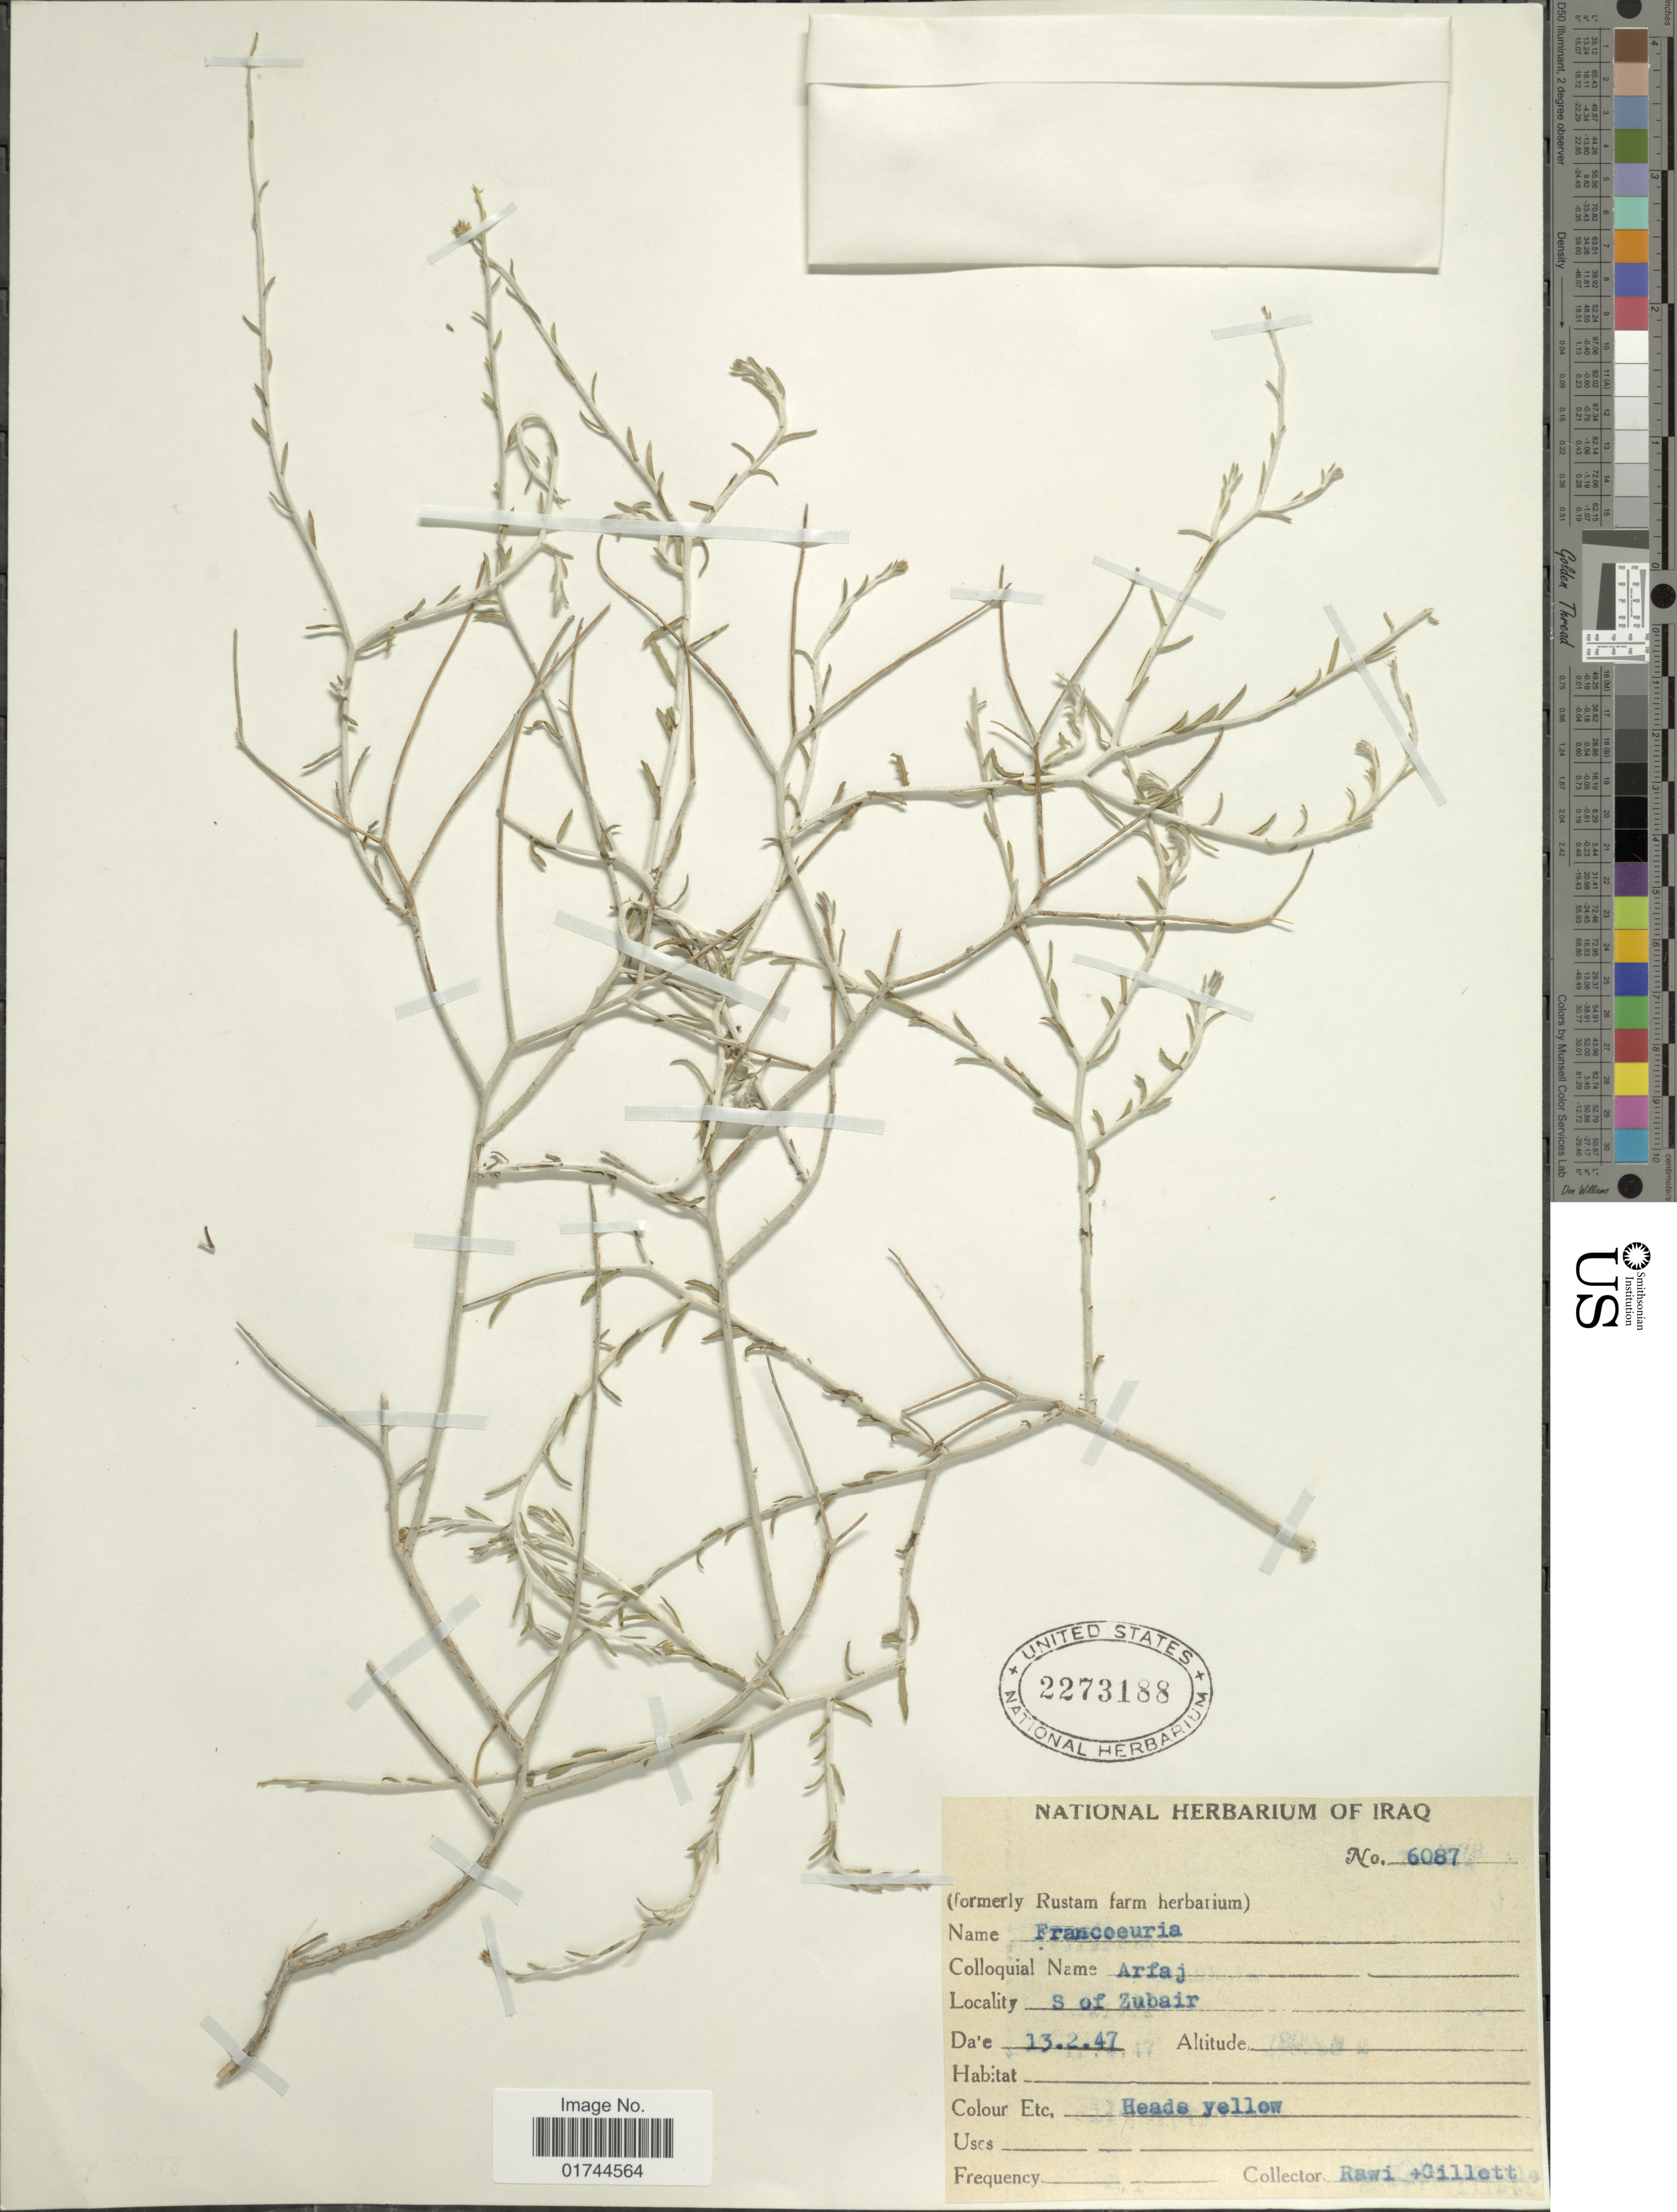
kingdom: Plantae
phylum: Tracheophyta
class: Magnoliopsida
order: Asterales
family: Asteraceae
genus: Pulicaria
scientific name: Pulicaria sp.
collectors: -. Rawi & Gillett, --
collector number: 6087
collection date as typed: Transcribed d/m/y: 13/2/47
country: Iraq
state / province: Al Basrah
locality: S of Zubair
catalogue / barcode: US 2273188